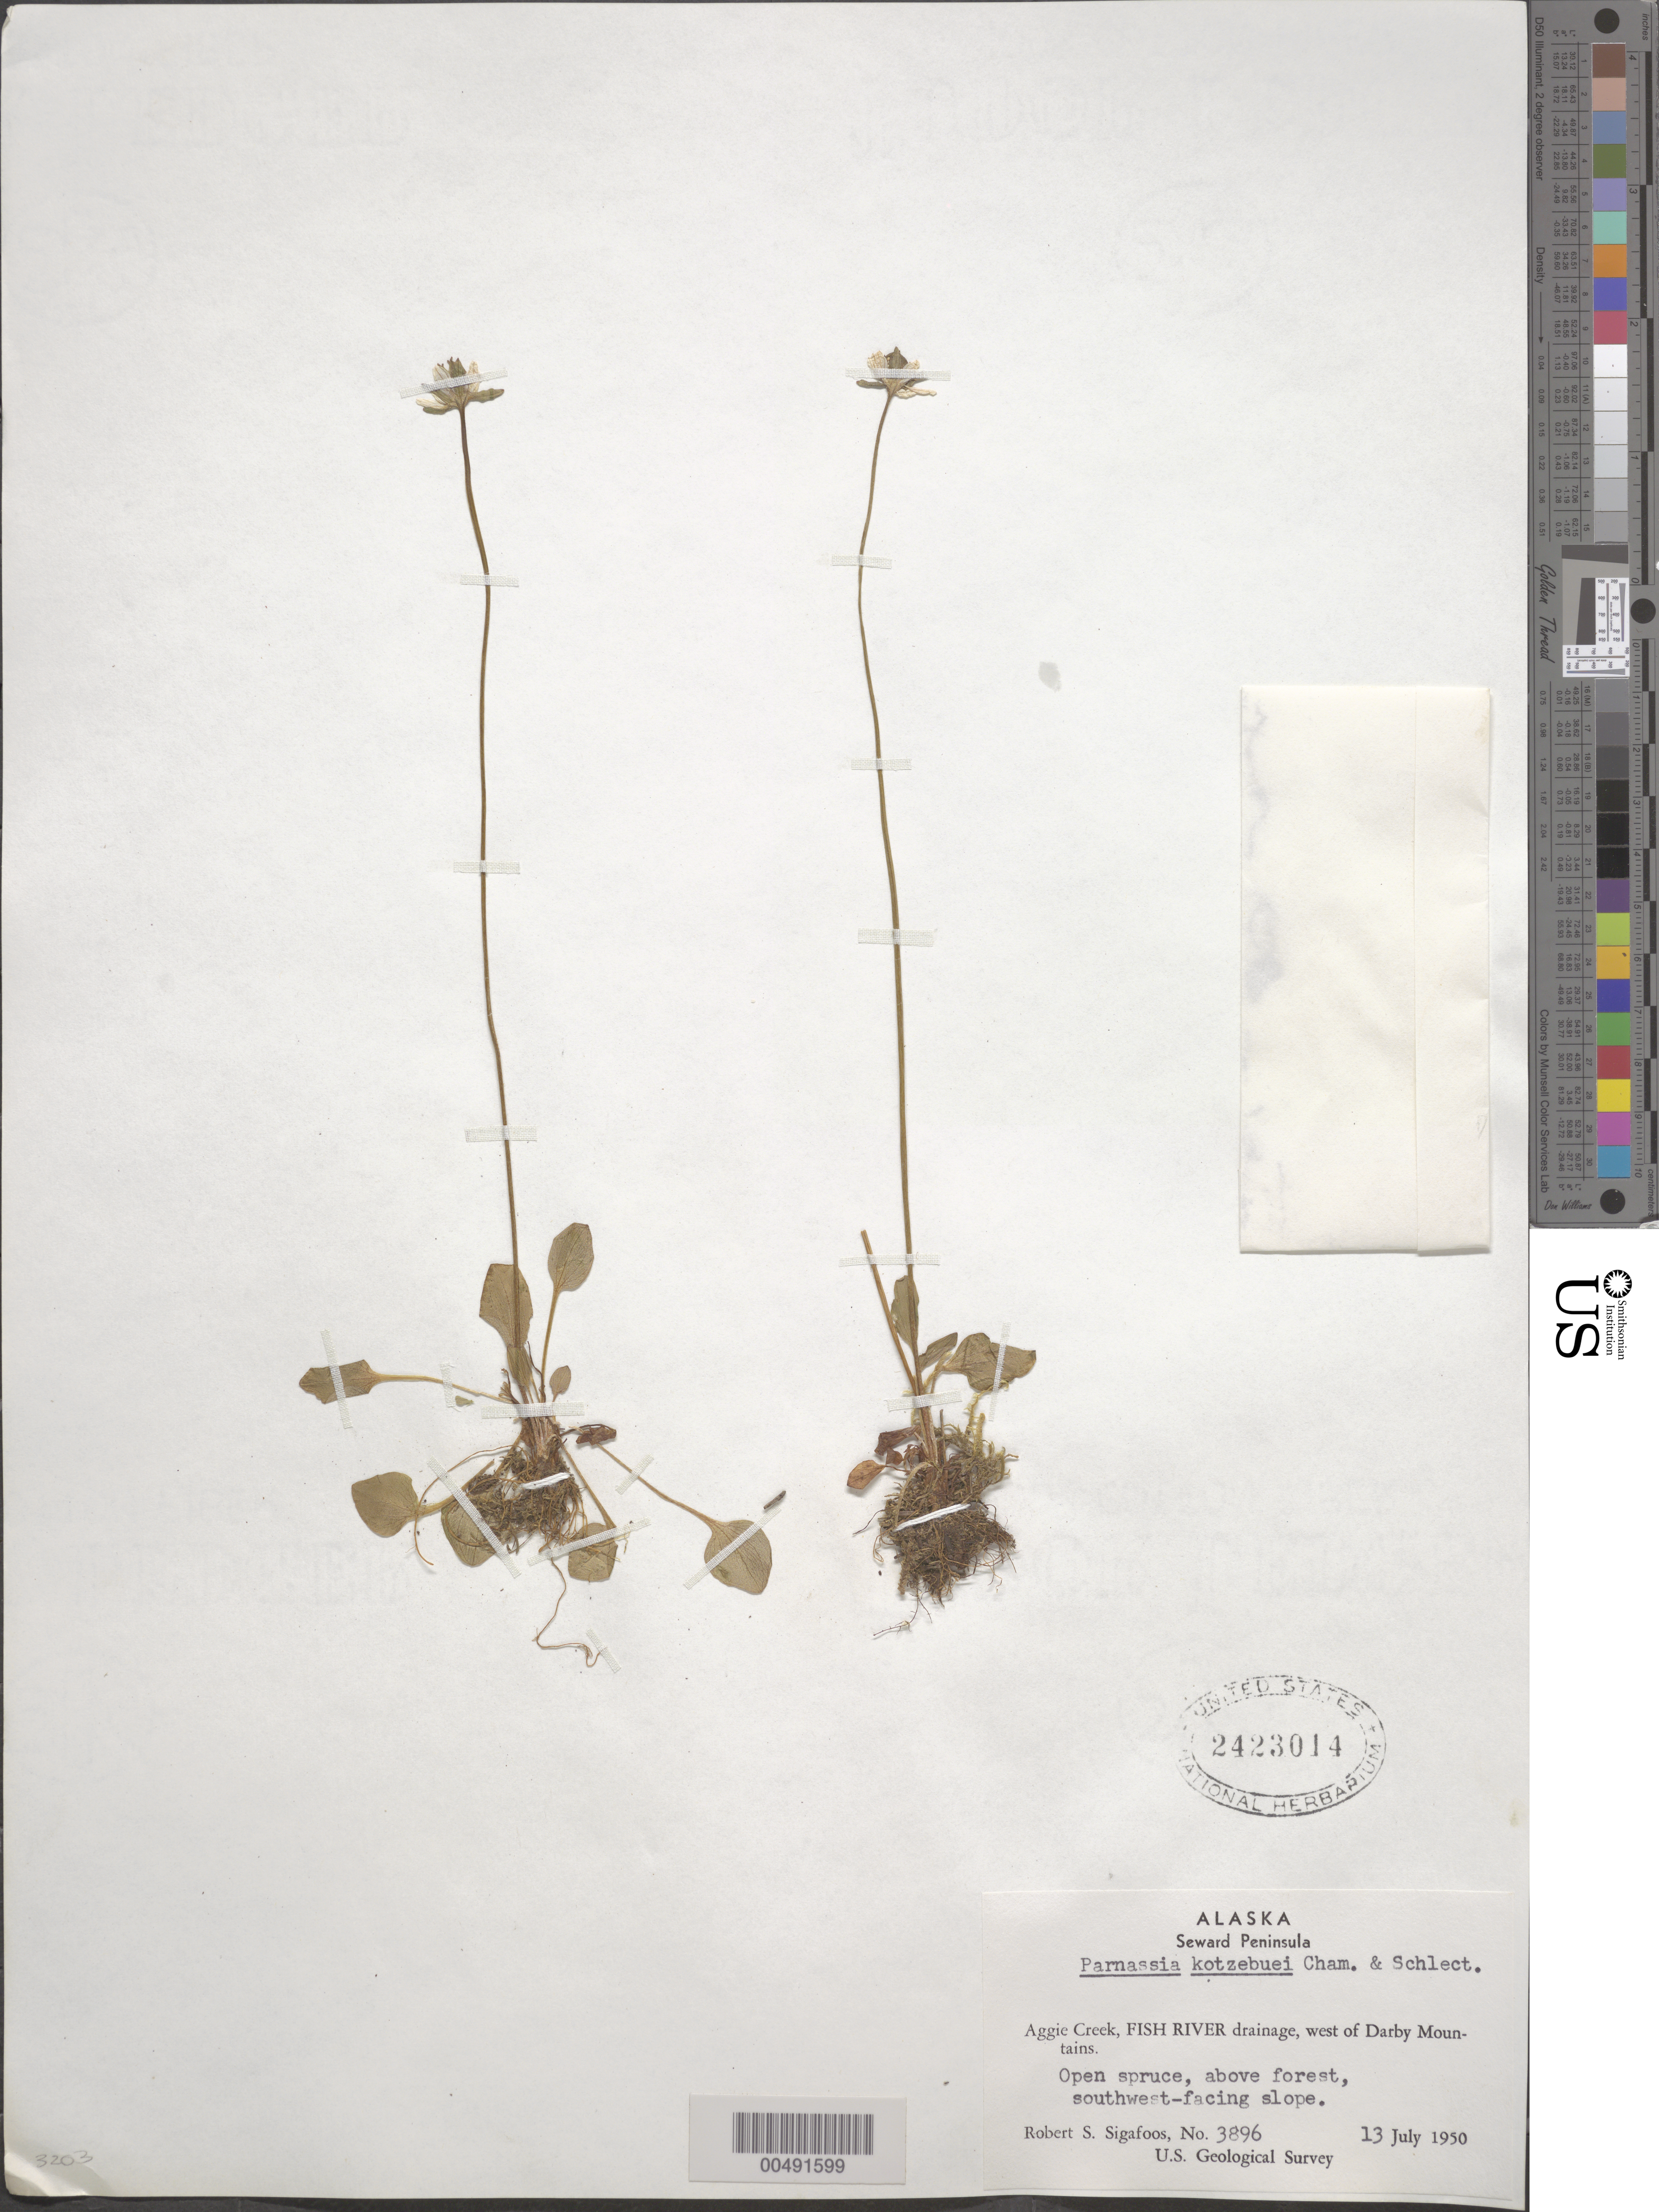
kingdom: Plantae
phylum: Tracheophyta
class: Magnoliopsida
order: Celastrales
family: Parnassiaceae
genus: Parnassia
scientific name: Parnassia kotzebuei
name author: Cham. ex Spreng.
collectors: R. Sigafoos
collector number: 3896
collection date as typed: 13 Jul 1950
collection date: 1950-07-13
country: United States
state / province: Alaska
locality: Seward Peninsula, west of Darby Mountains, Fish River Drainage, Aggie Creek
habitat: open spruce, above forest, southwest-facing slope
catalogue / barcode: US 2423014